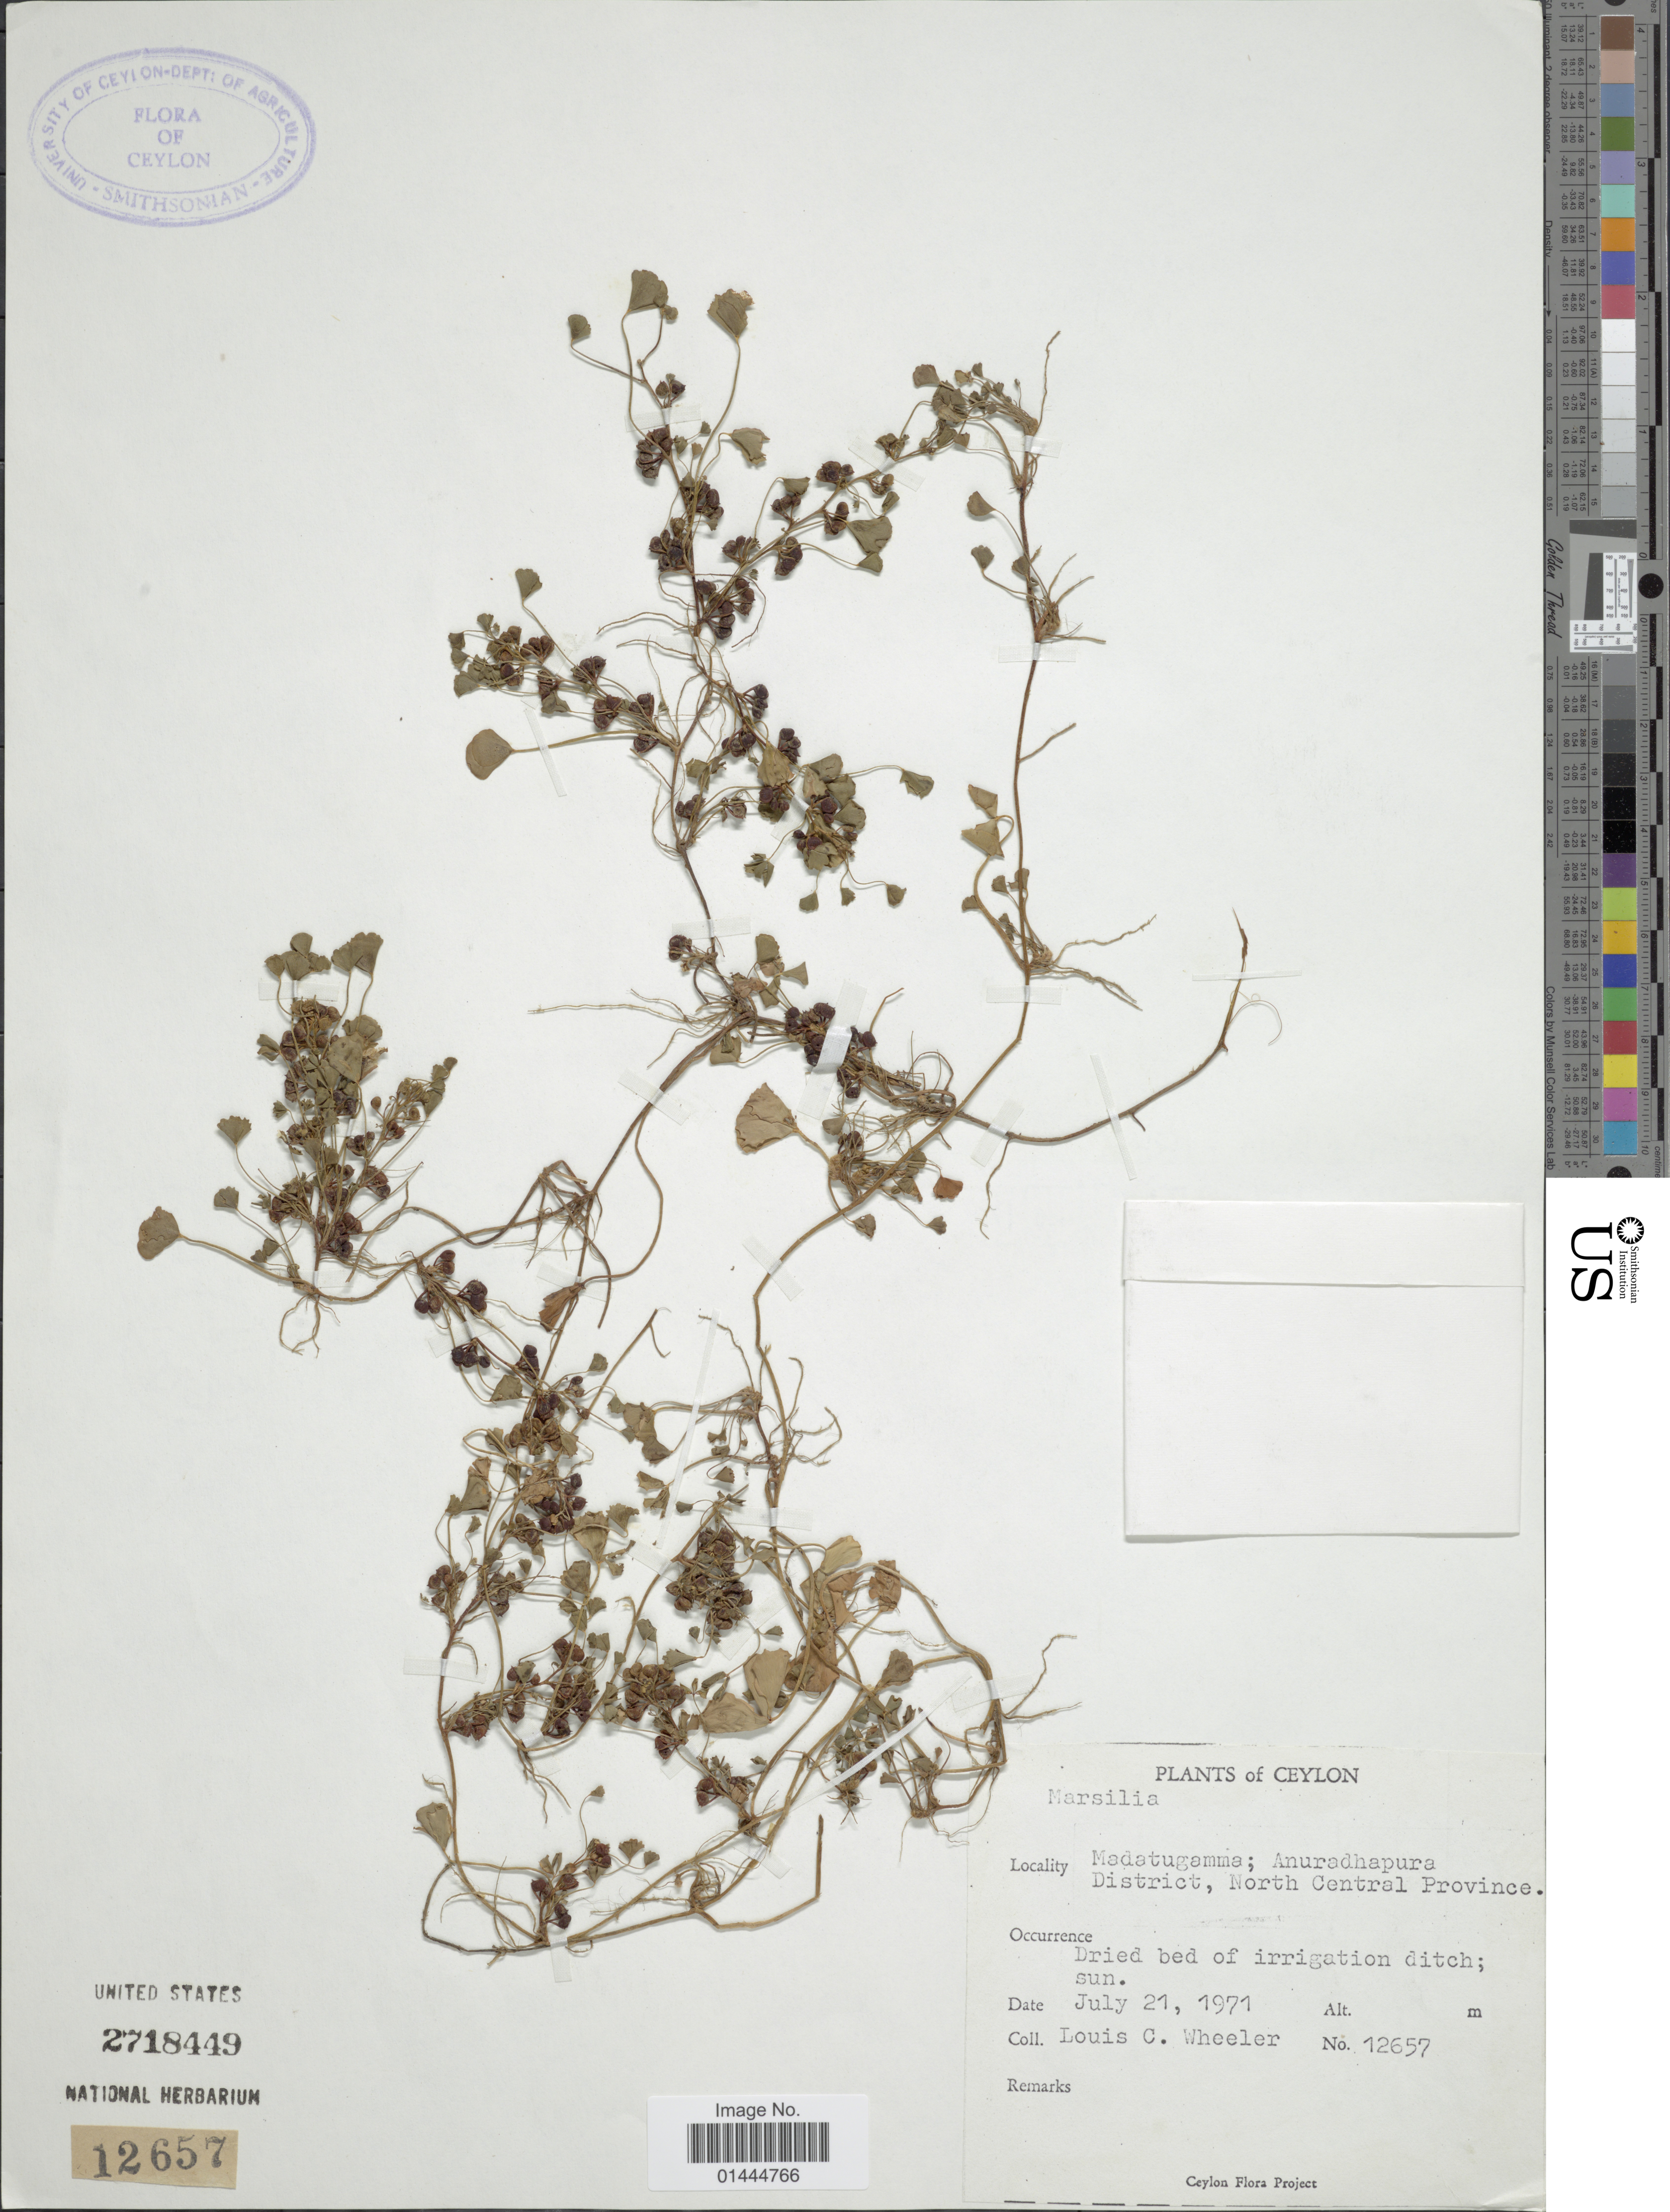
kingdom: Plantae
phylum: Tracheophyta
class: Polypodiopsida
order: Salviniales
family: Marsileaceae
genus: Marsilea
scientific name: Marsilea sp.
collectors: L. C. Wheeler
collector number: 12657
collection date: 1971-07-21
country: Sri Lanka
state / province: North Central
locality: Ceylon, Madatugamma; Anuradhapura District.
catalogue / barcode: US 2718449